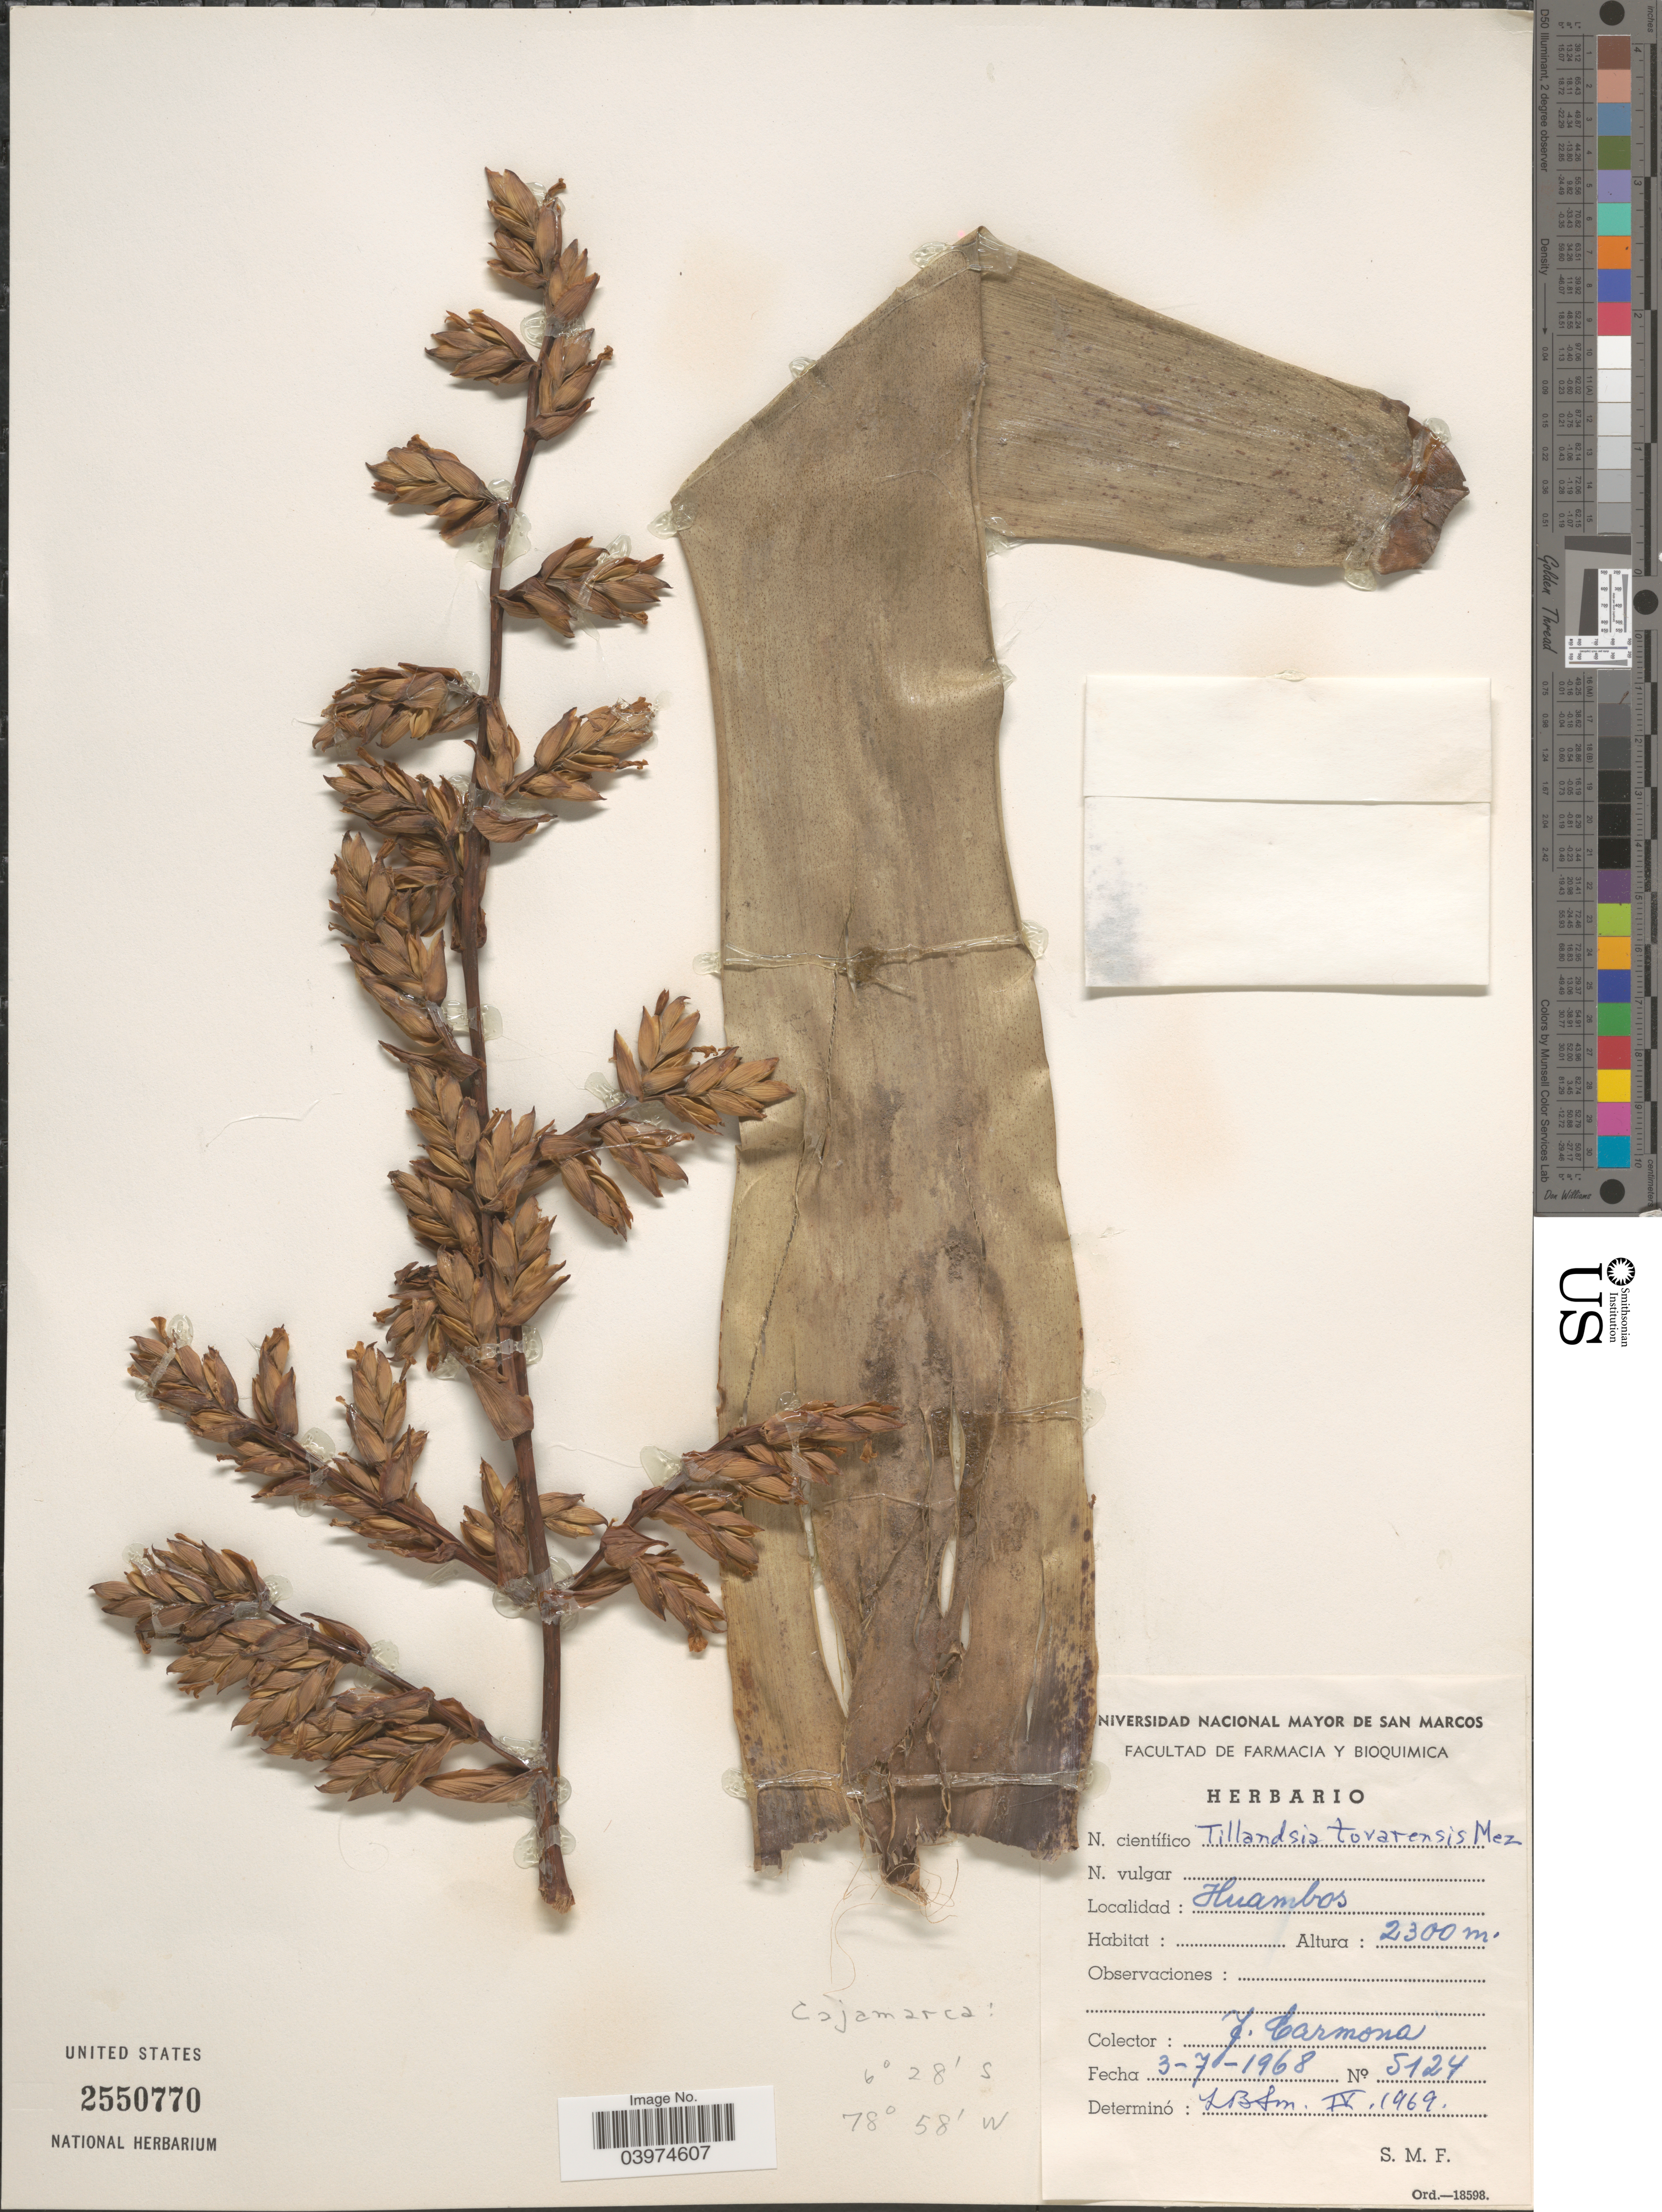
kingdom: Plantae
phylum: Tracheophyta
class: Liliopsida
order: Poales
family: Bromeliaceae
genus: Tillandsia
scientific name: Tillandsia tovarensis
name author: Mez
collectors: F. Carmona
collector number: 5124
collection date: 1968-07-03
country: Peru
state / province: Cajamarca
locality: Huambos.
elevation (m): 2300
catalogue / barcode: US 2550770